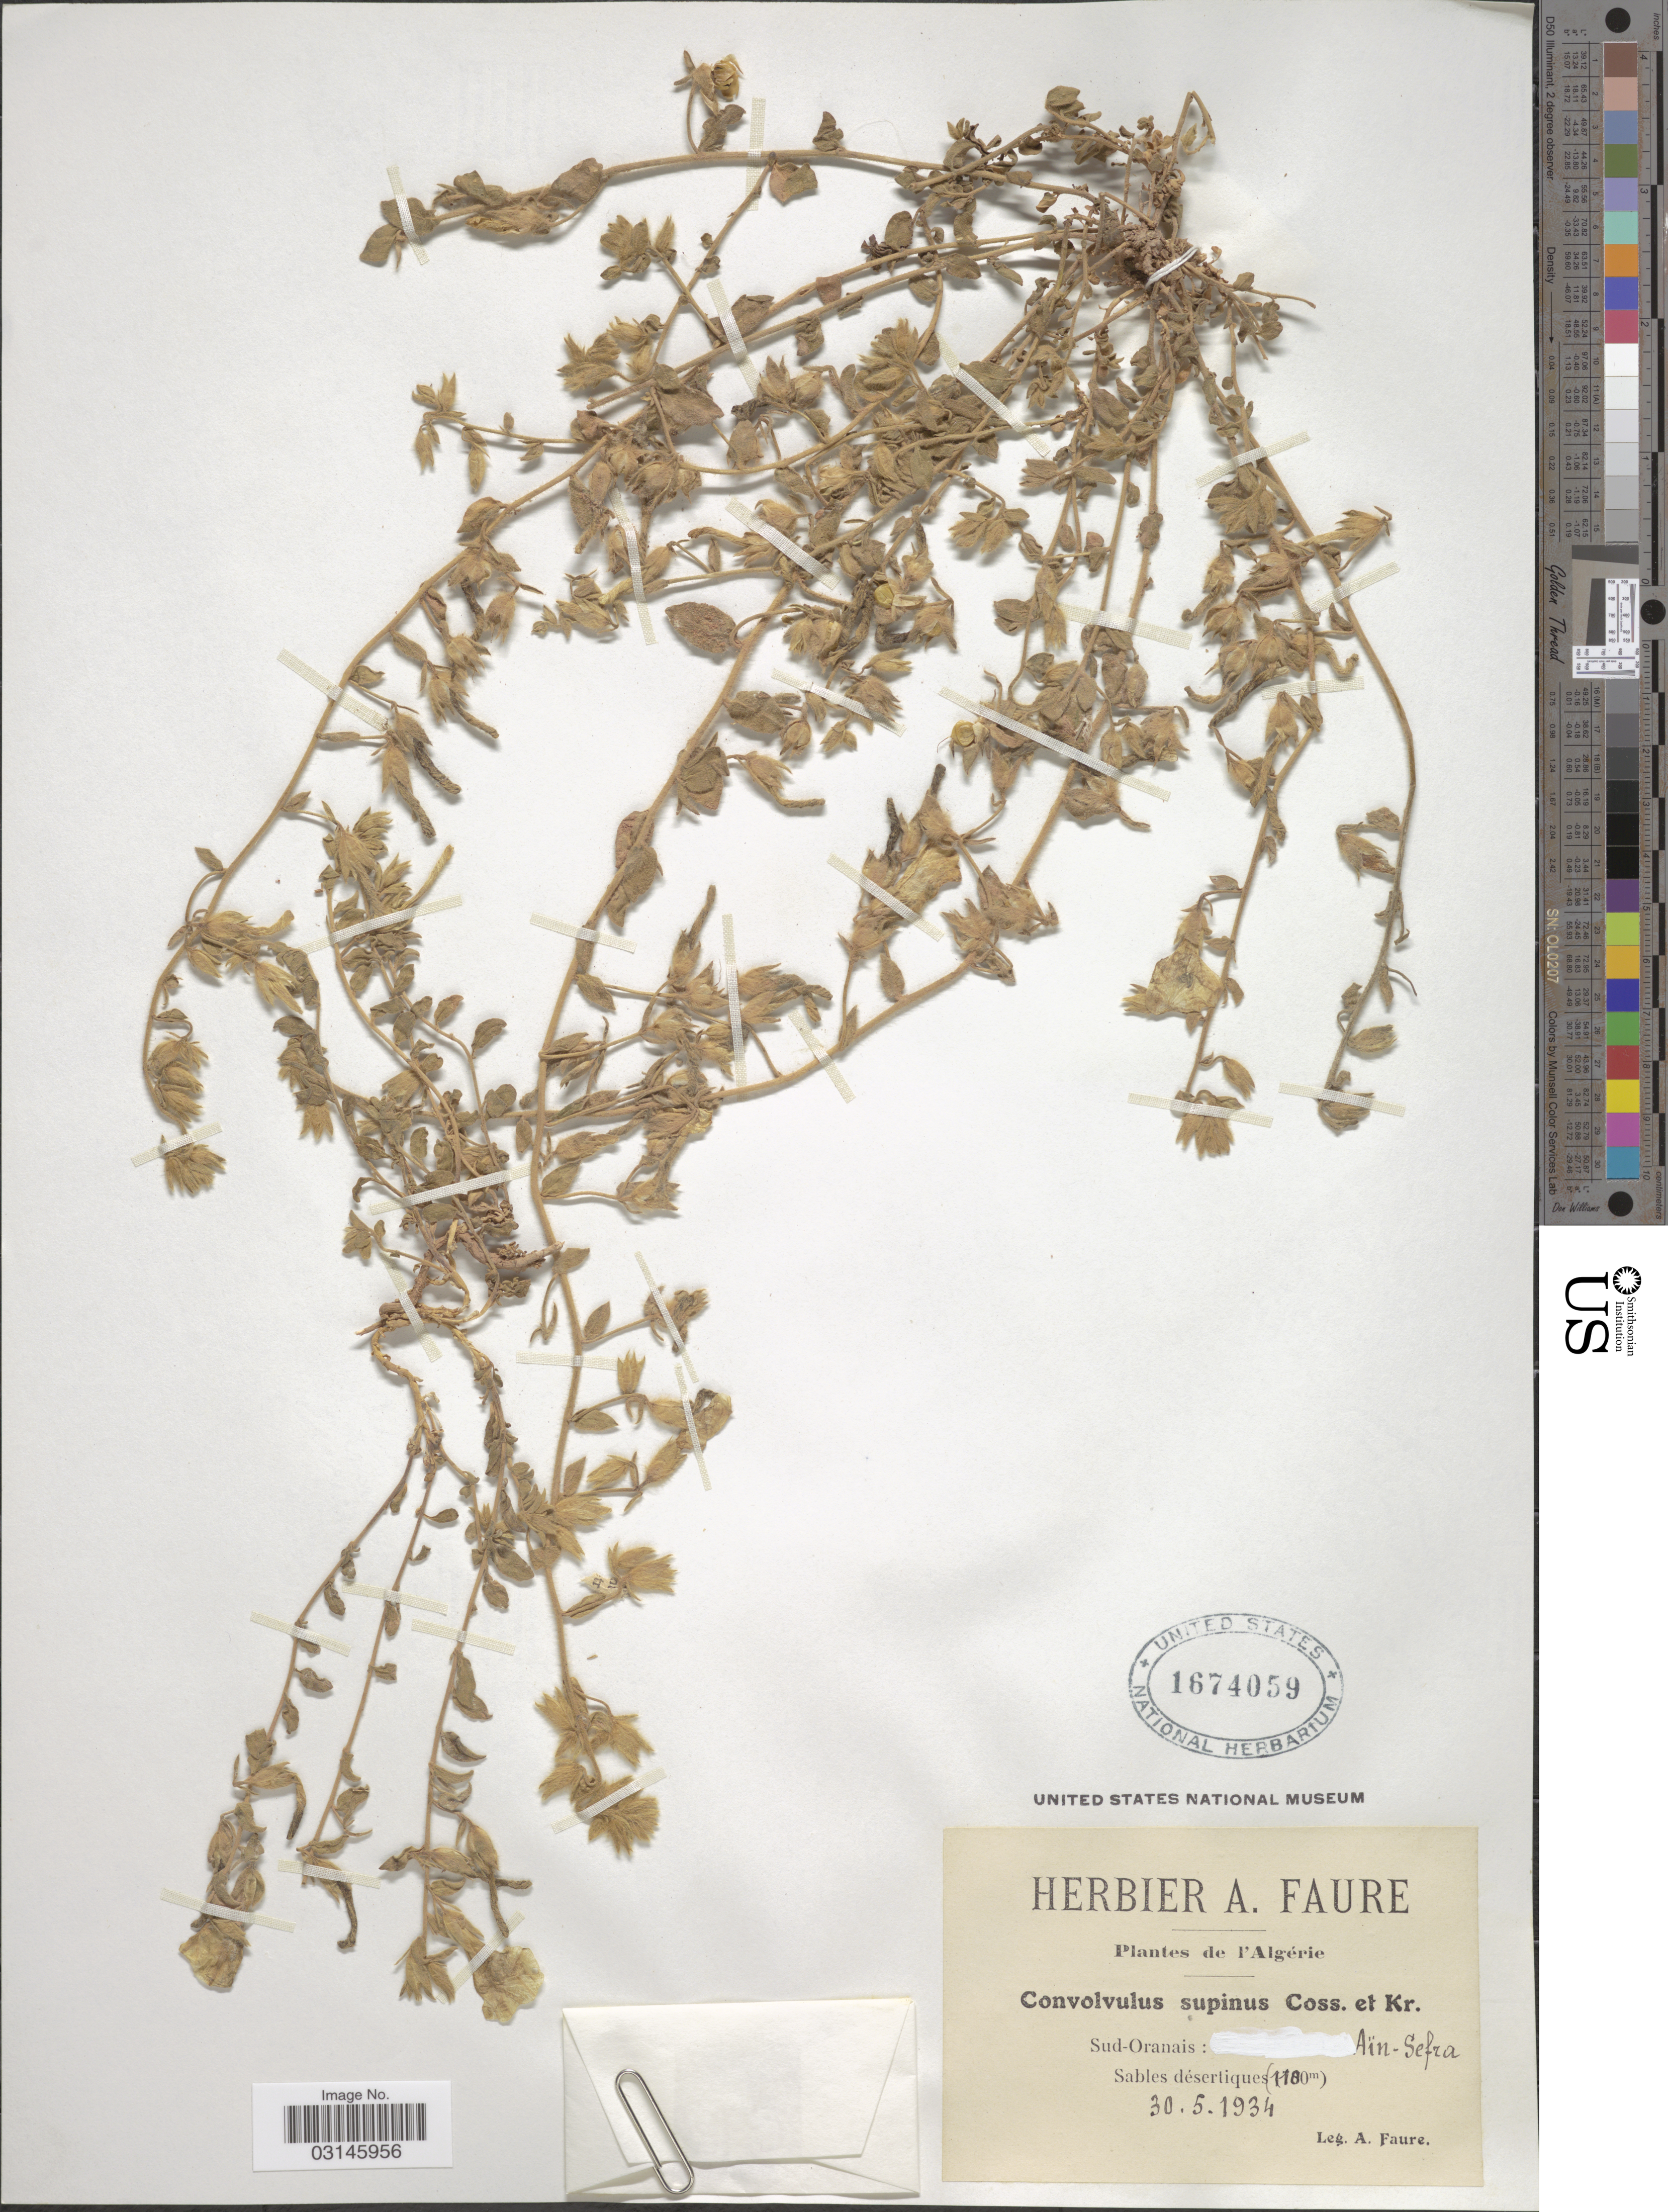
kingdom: Plantae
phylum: Tracheophyta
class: Magnoliopsida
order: Solanales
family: Convolvulaceae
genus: Convolvulus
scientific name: Convolvulus supinus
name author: Coss. & Kralik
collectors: A. Faure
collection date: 1934-05-30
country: Algeria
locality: Sud-Oranais: Aïn-Sefra.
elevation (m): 1180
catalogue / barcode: US 1674059